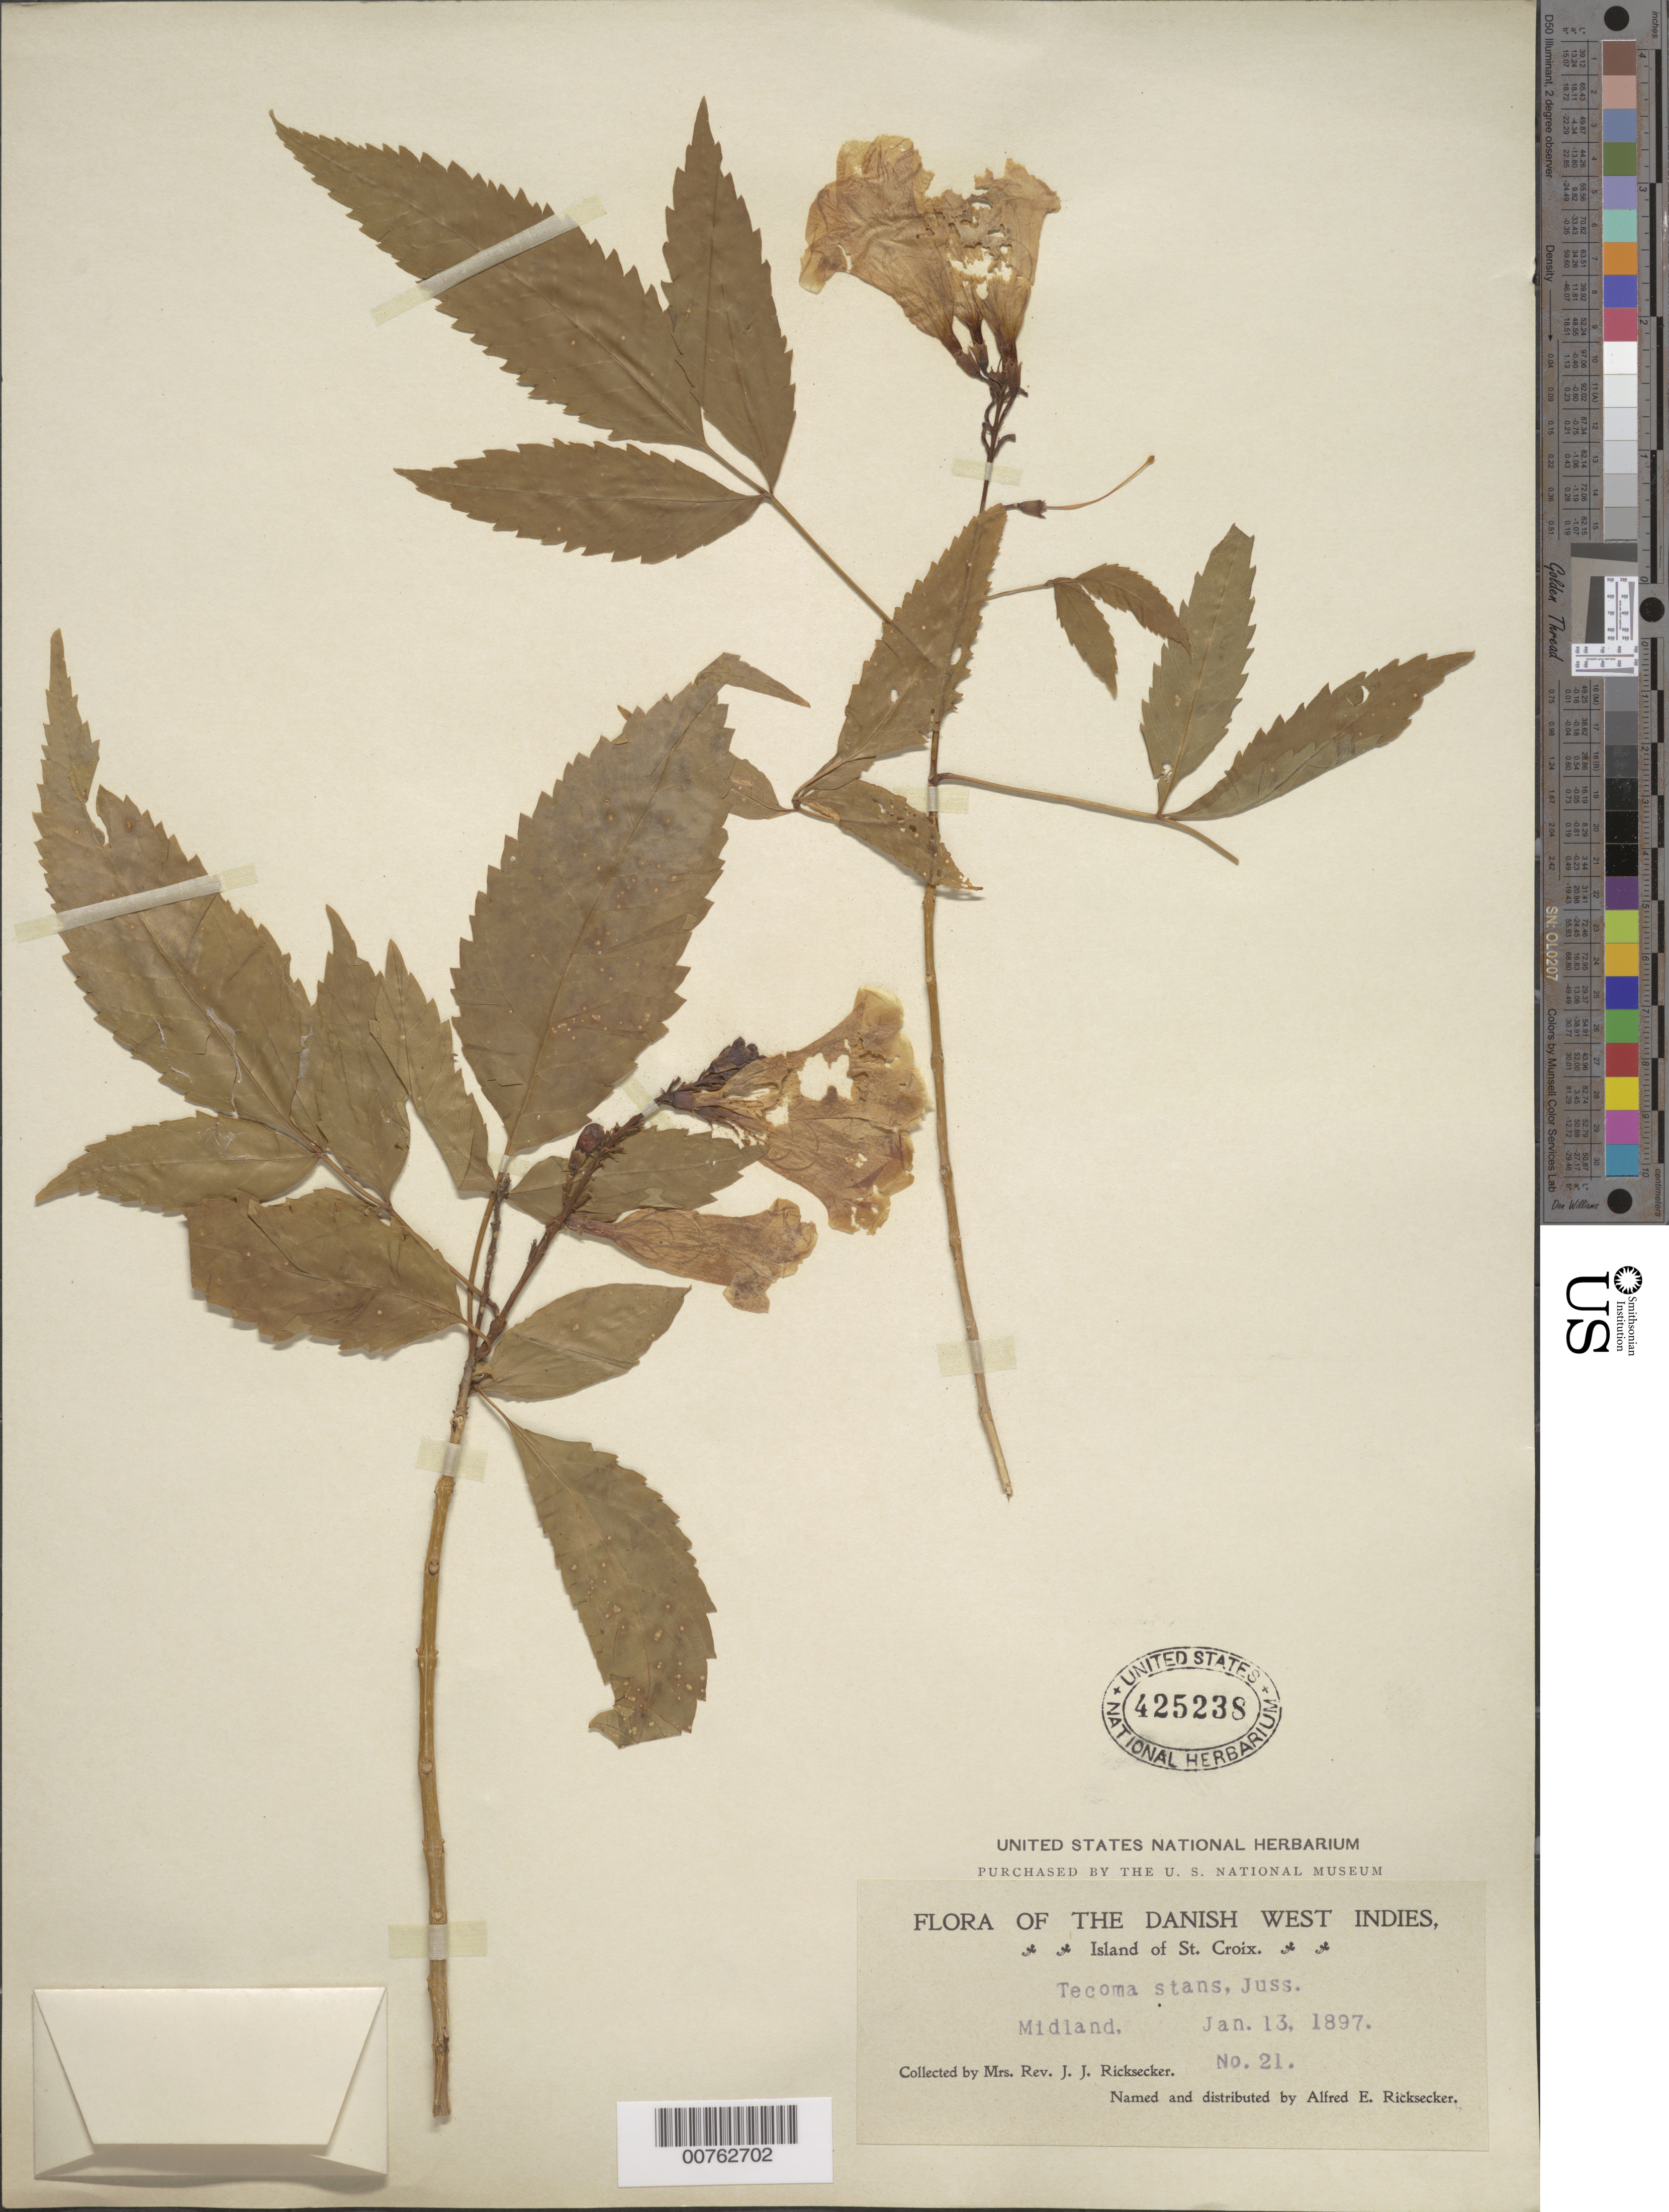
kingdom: Plantae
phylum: Tracheophyta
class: Magnoliopsida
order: Lamiales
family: Bignoniaceae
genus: Tecoma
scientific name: Tecoma stans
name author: (L.) Juss. ex Kunth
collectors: L. A. Ricksecker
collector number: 21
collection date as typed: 13 Jan 1897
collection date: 1897-01-13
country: U.S. Virgin Islands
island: St. Croix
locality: Midland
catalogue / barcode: US 725238